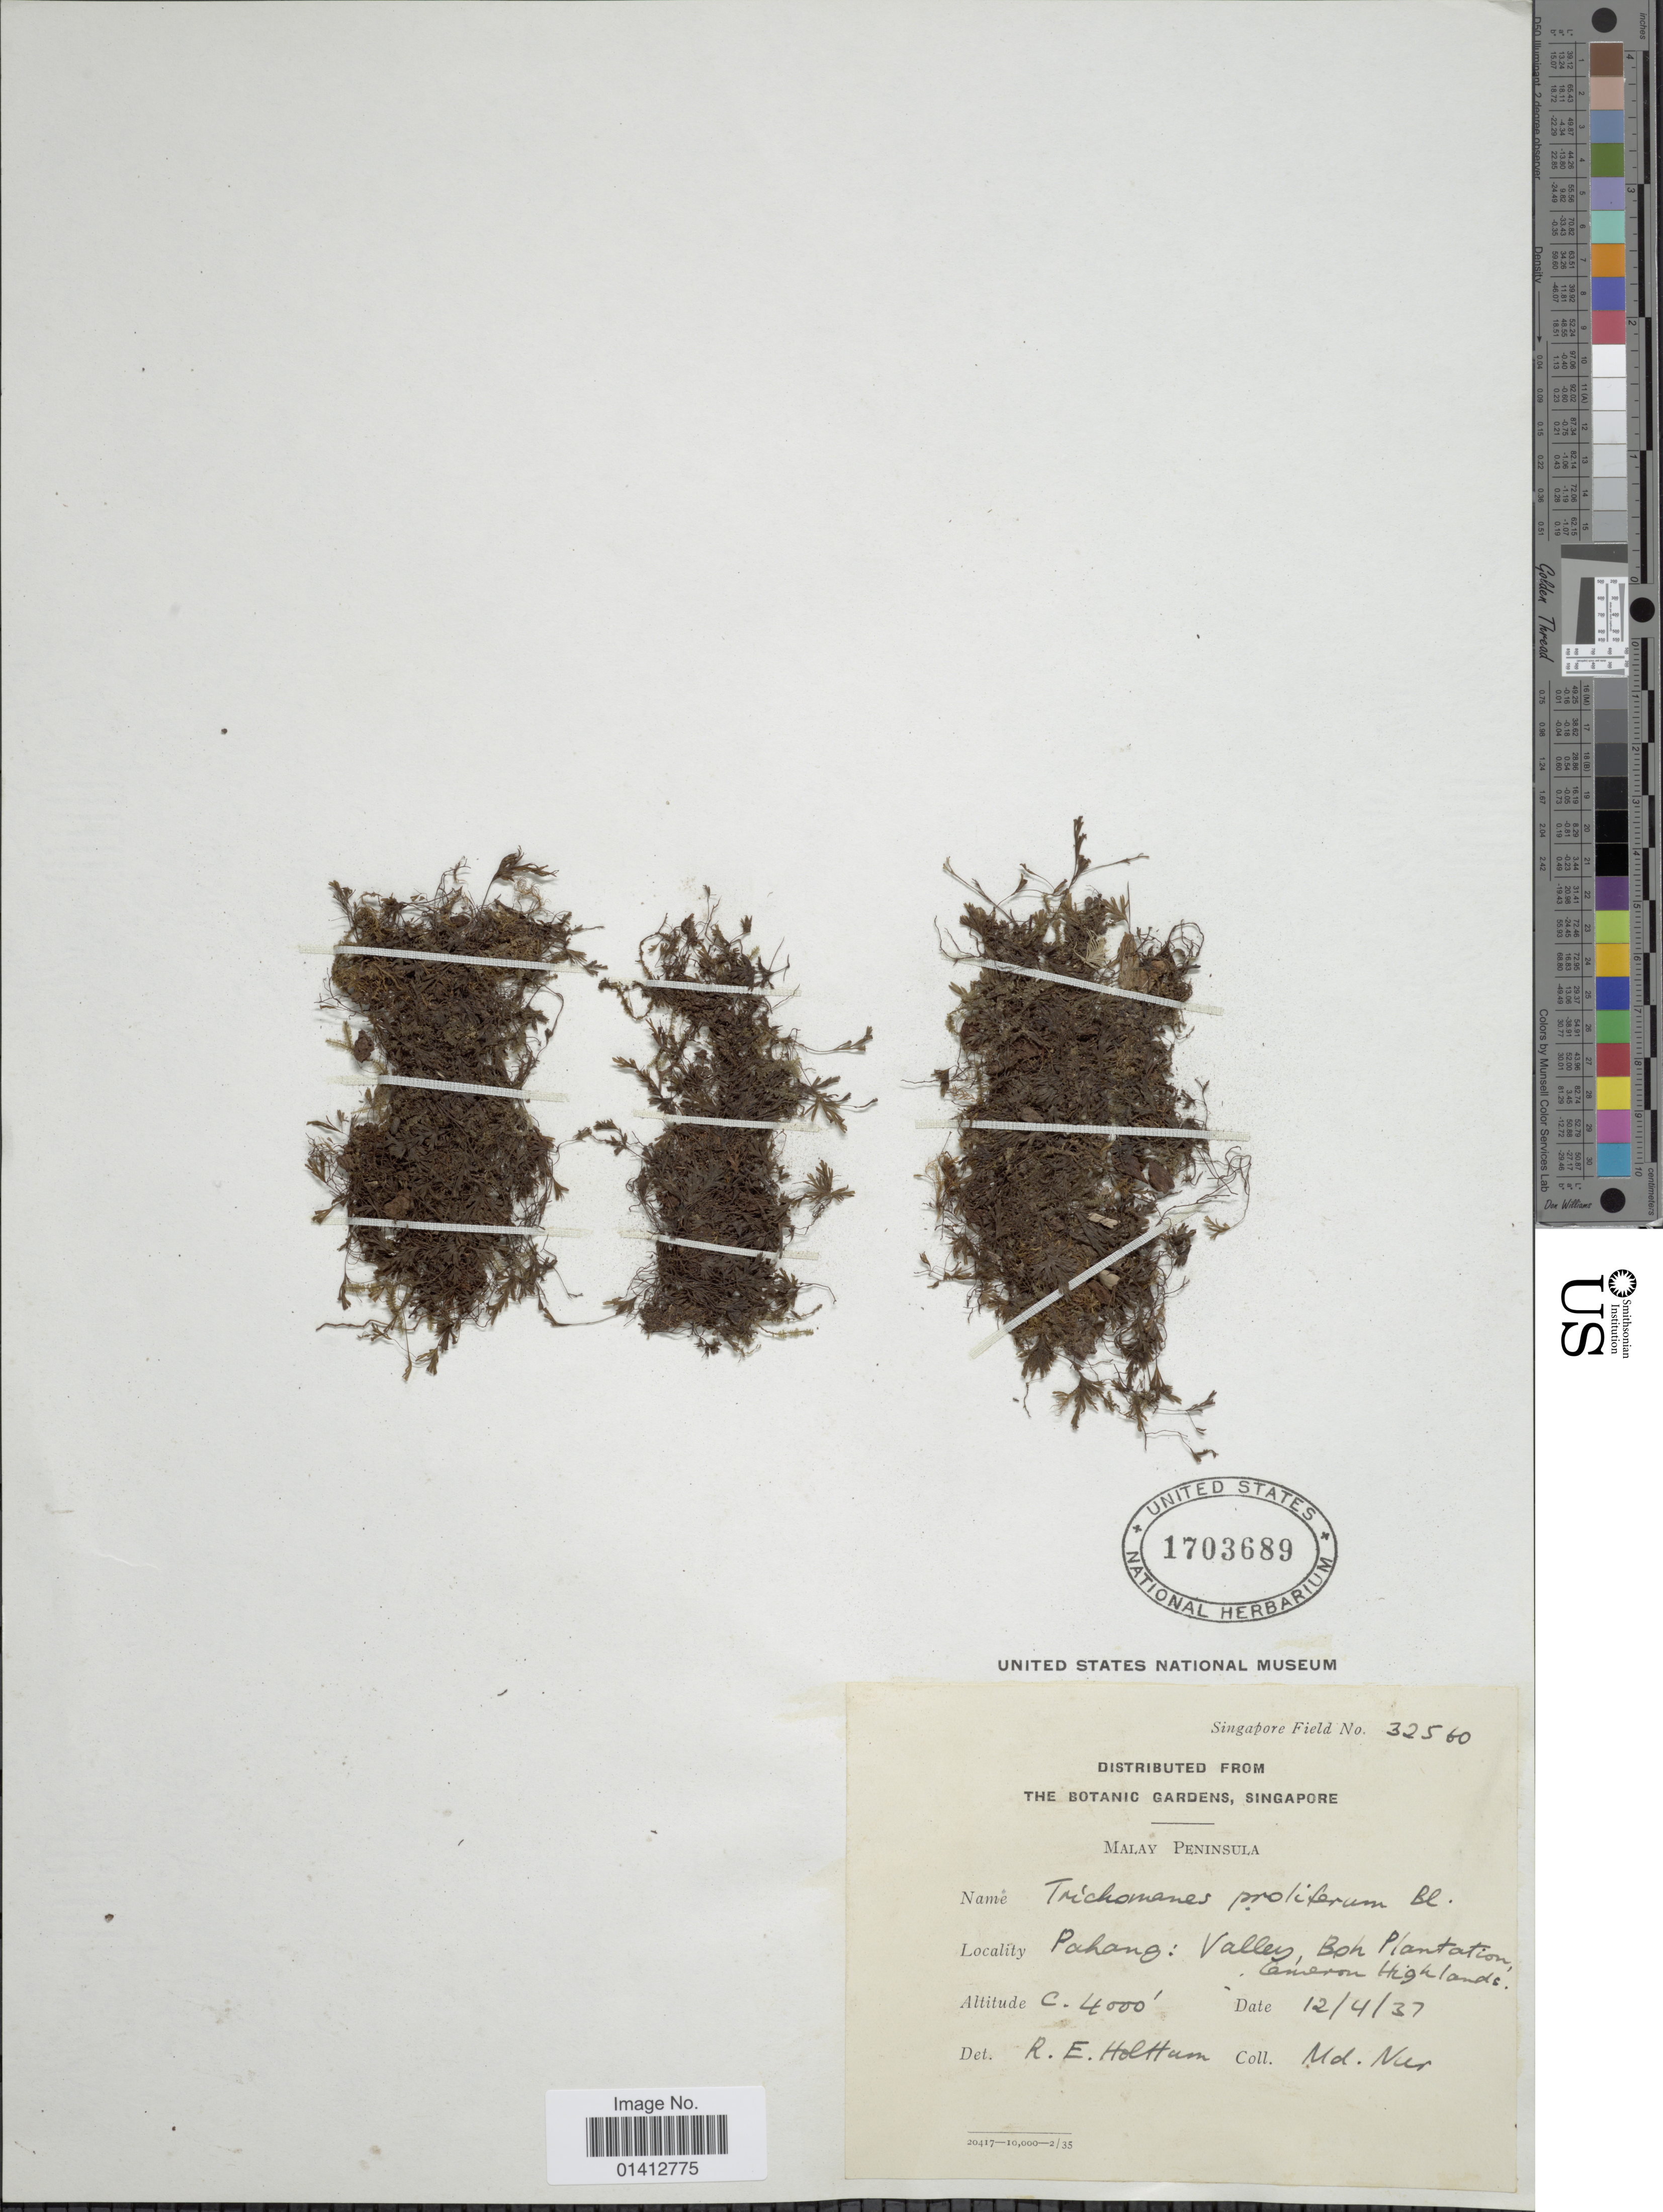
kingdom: Plantae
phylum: Tracheophyta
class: Polypodiopsida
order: Hymenophyllales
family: Hymenophyllaceae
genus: Crepidomanes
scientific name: Crepidomanes proliferum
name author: (Blume) Bostock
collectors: M. Nur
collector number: Singapore Field 32560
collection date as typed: Transcribed d/m/y: 12/4/37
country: Malaysia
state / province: Pahang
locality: Malay Peninsula: Valley, Boh Plantation Cameron Highlands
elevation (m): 1219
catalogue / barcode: US 1703689